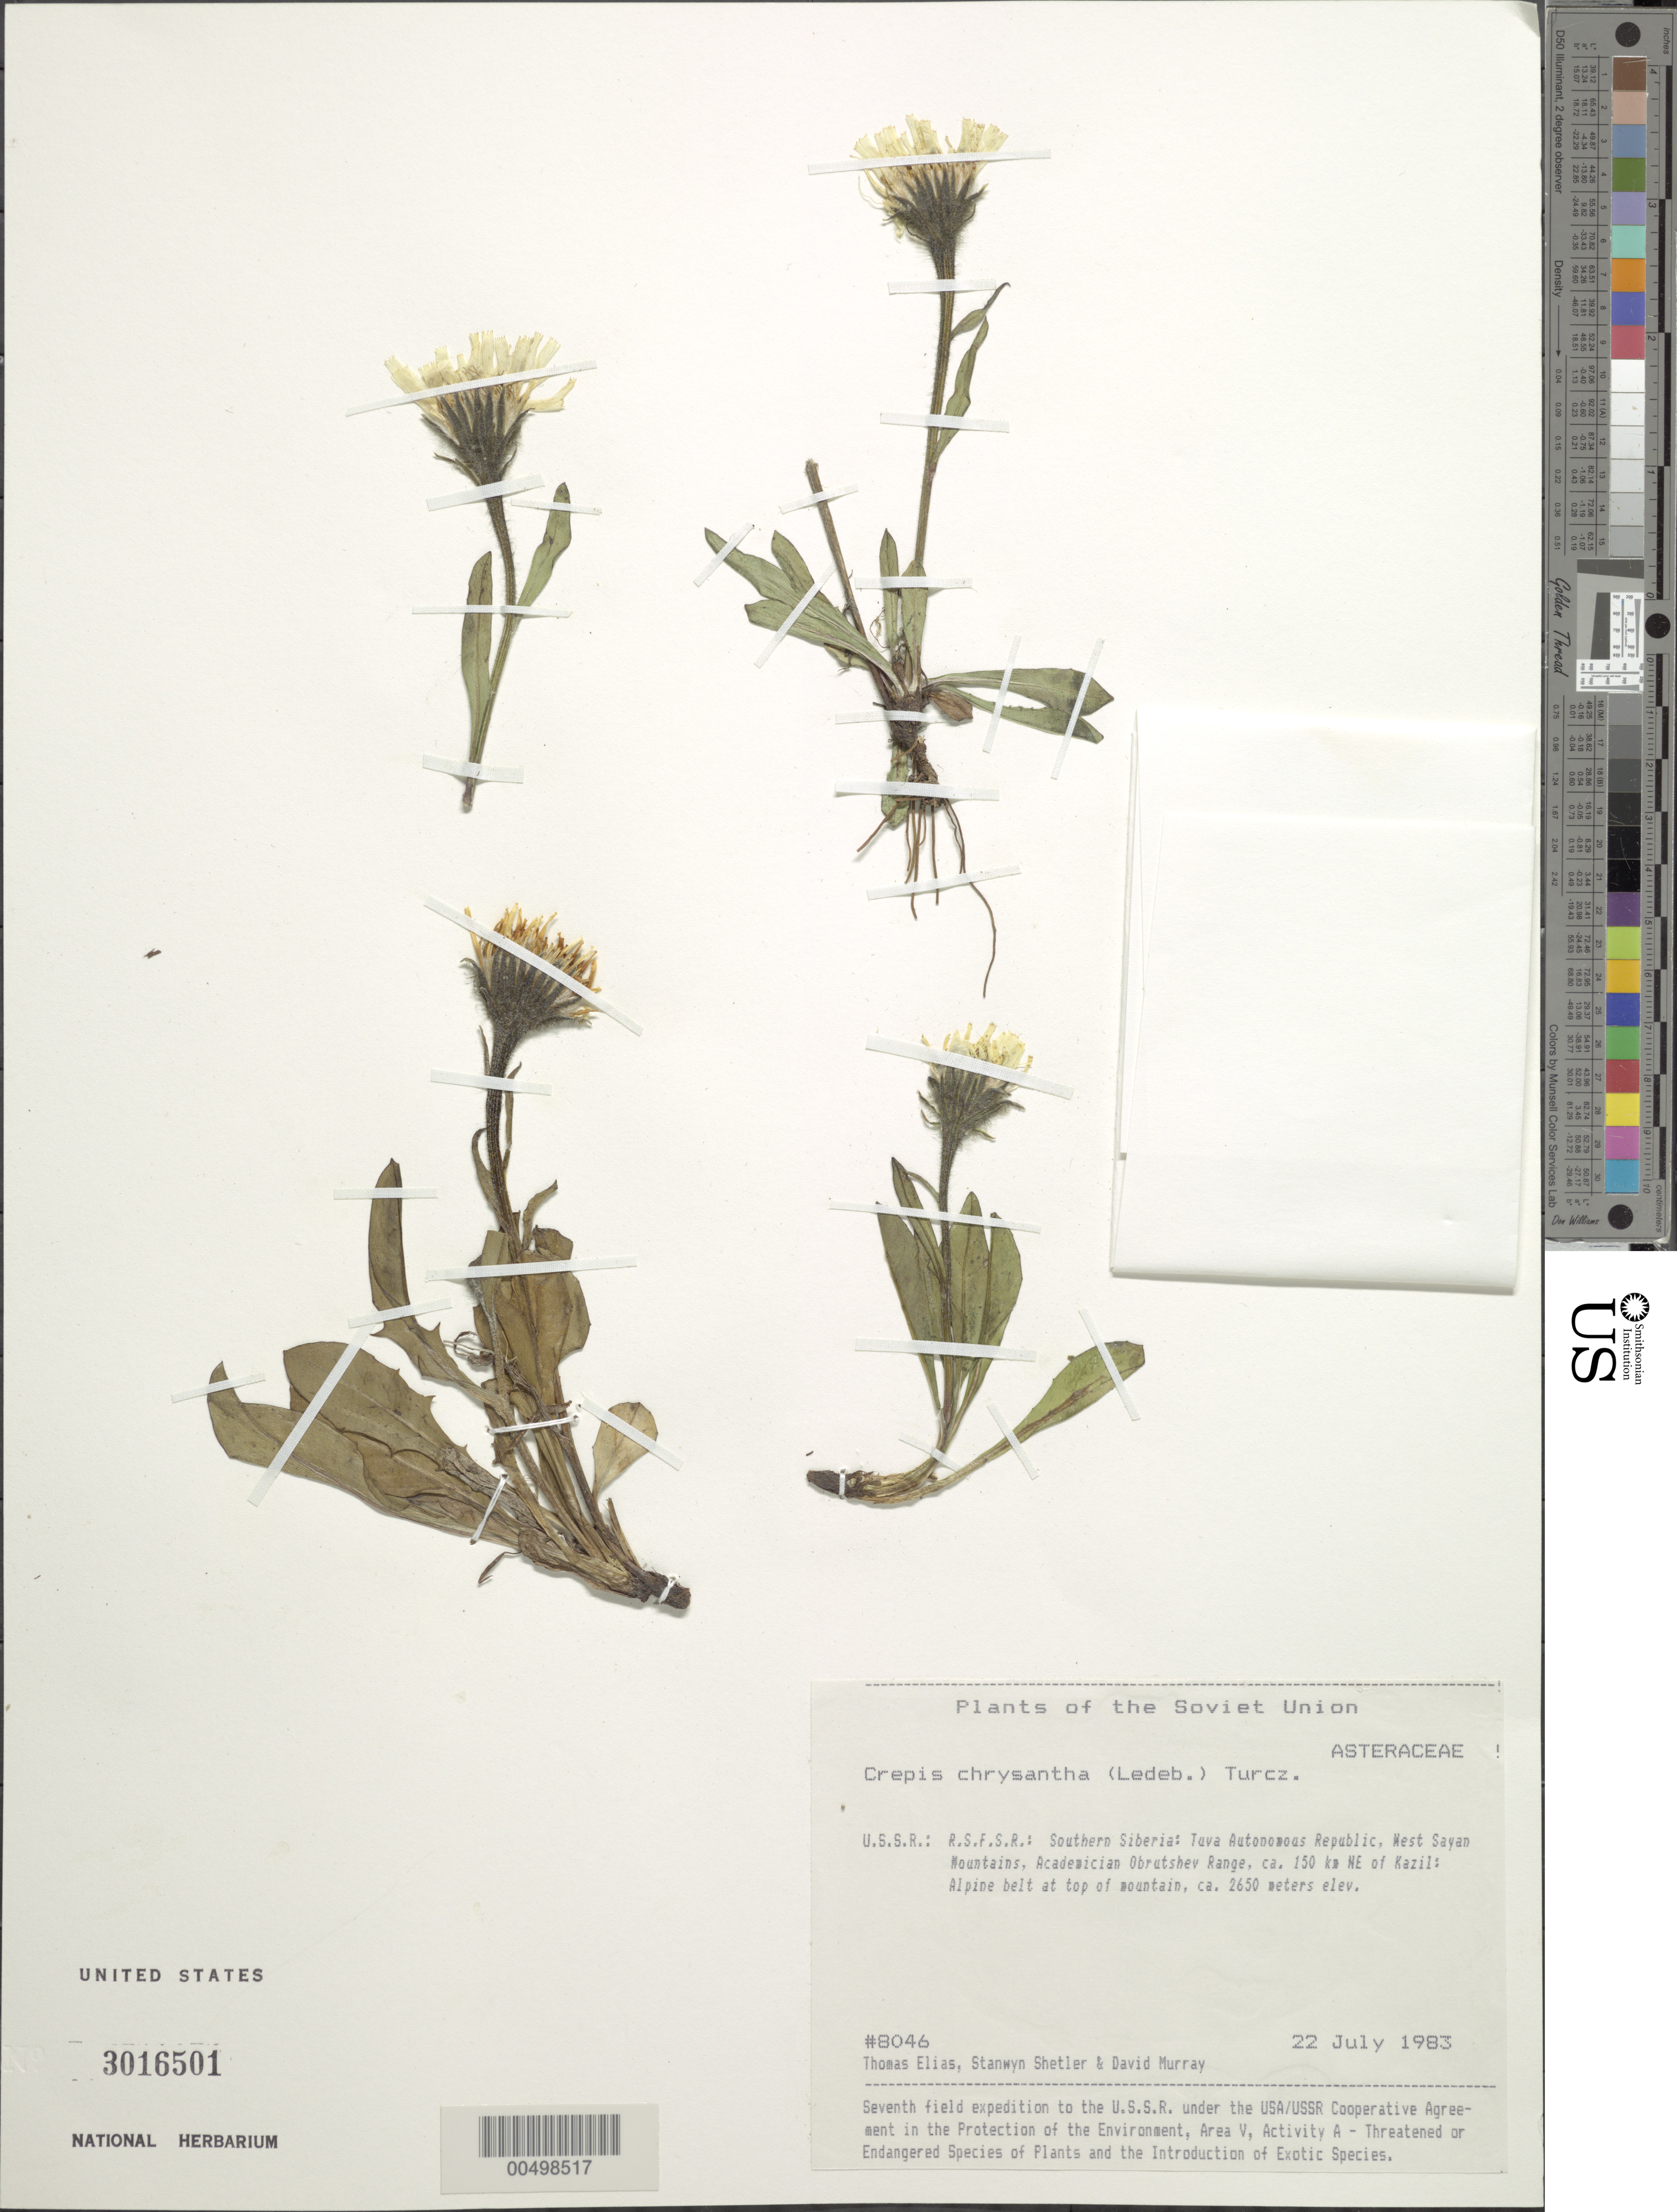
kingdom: Plantae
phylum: Tracheophyta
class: Magnoliopsida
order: Asterales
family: Asteraceae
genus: Crepis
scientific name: Crepis chrysantha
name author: (Ledeb.) Turcz.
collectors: T. Elias, S. Shetler & D. F. Murray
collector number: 8046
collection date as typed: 22 Jul 1983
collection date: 1983-07-22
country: Russian Federation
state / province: Tuva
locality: West Sayan Mountains, Academician Obrutshev Range, ca. 150 km NE of Kazil [Kyzyl]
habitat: alpine belt at top of mountain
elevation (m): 2650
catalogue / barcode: US 3016501